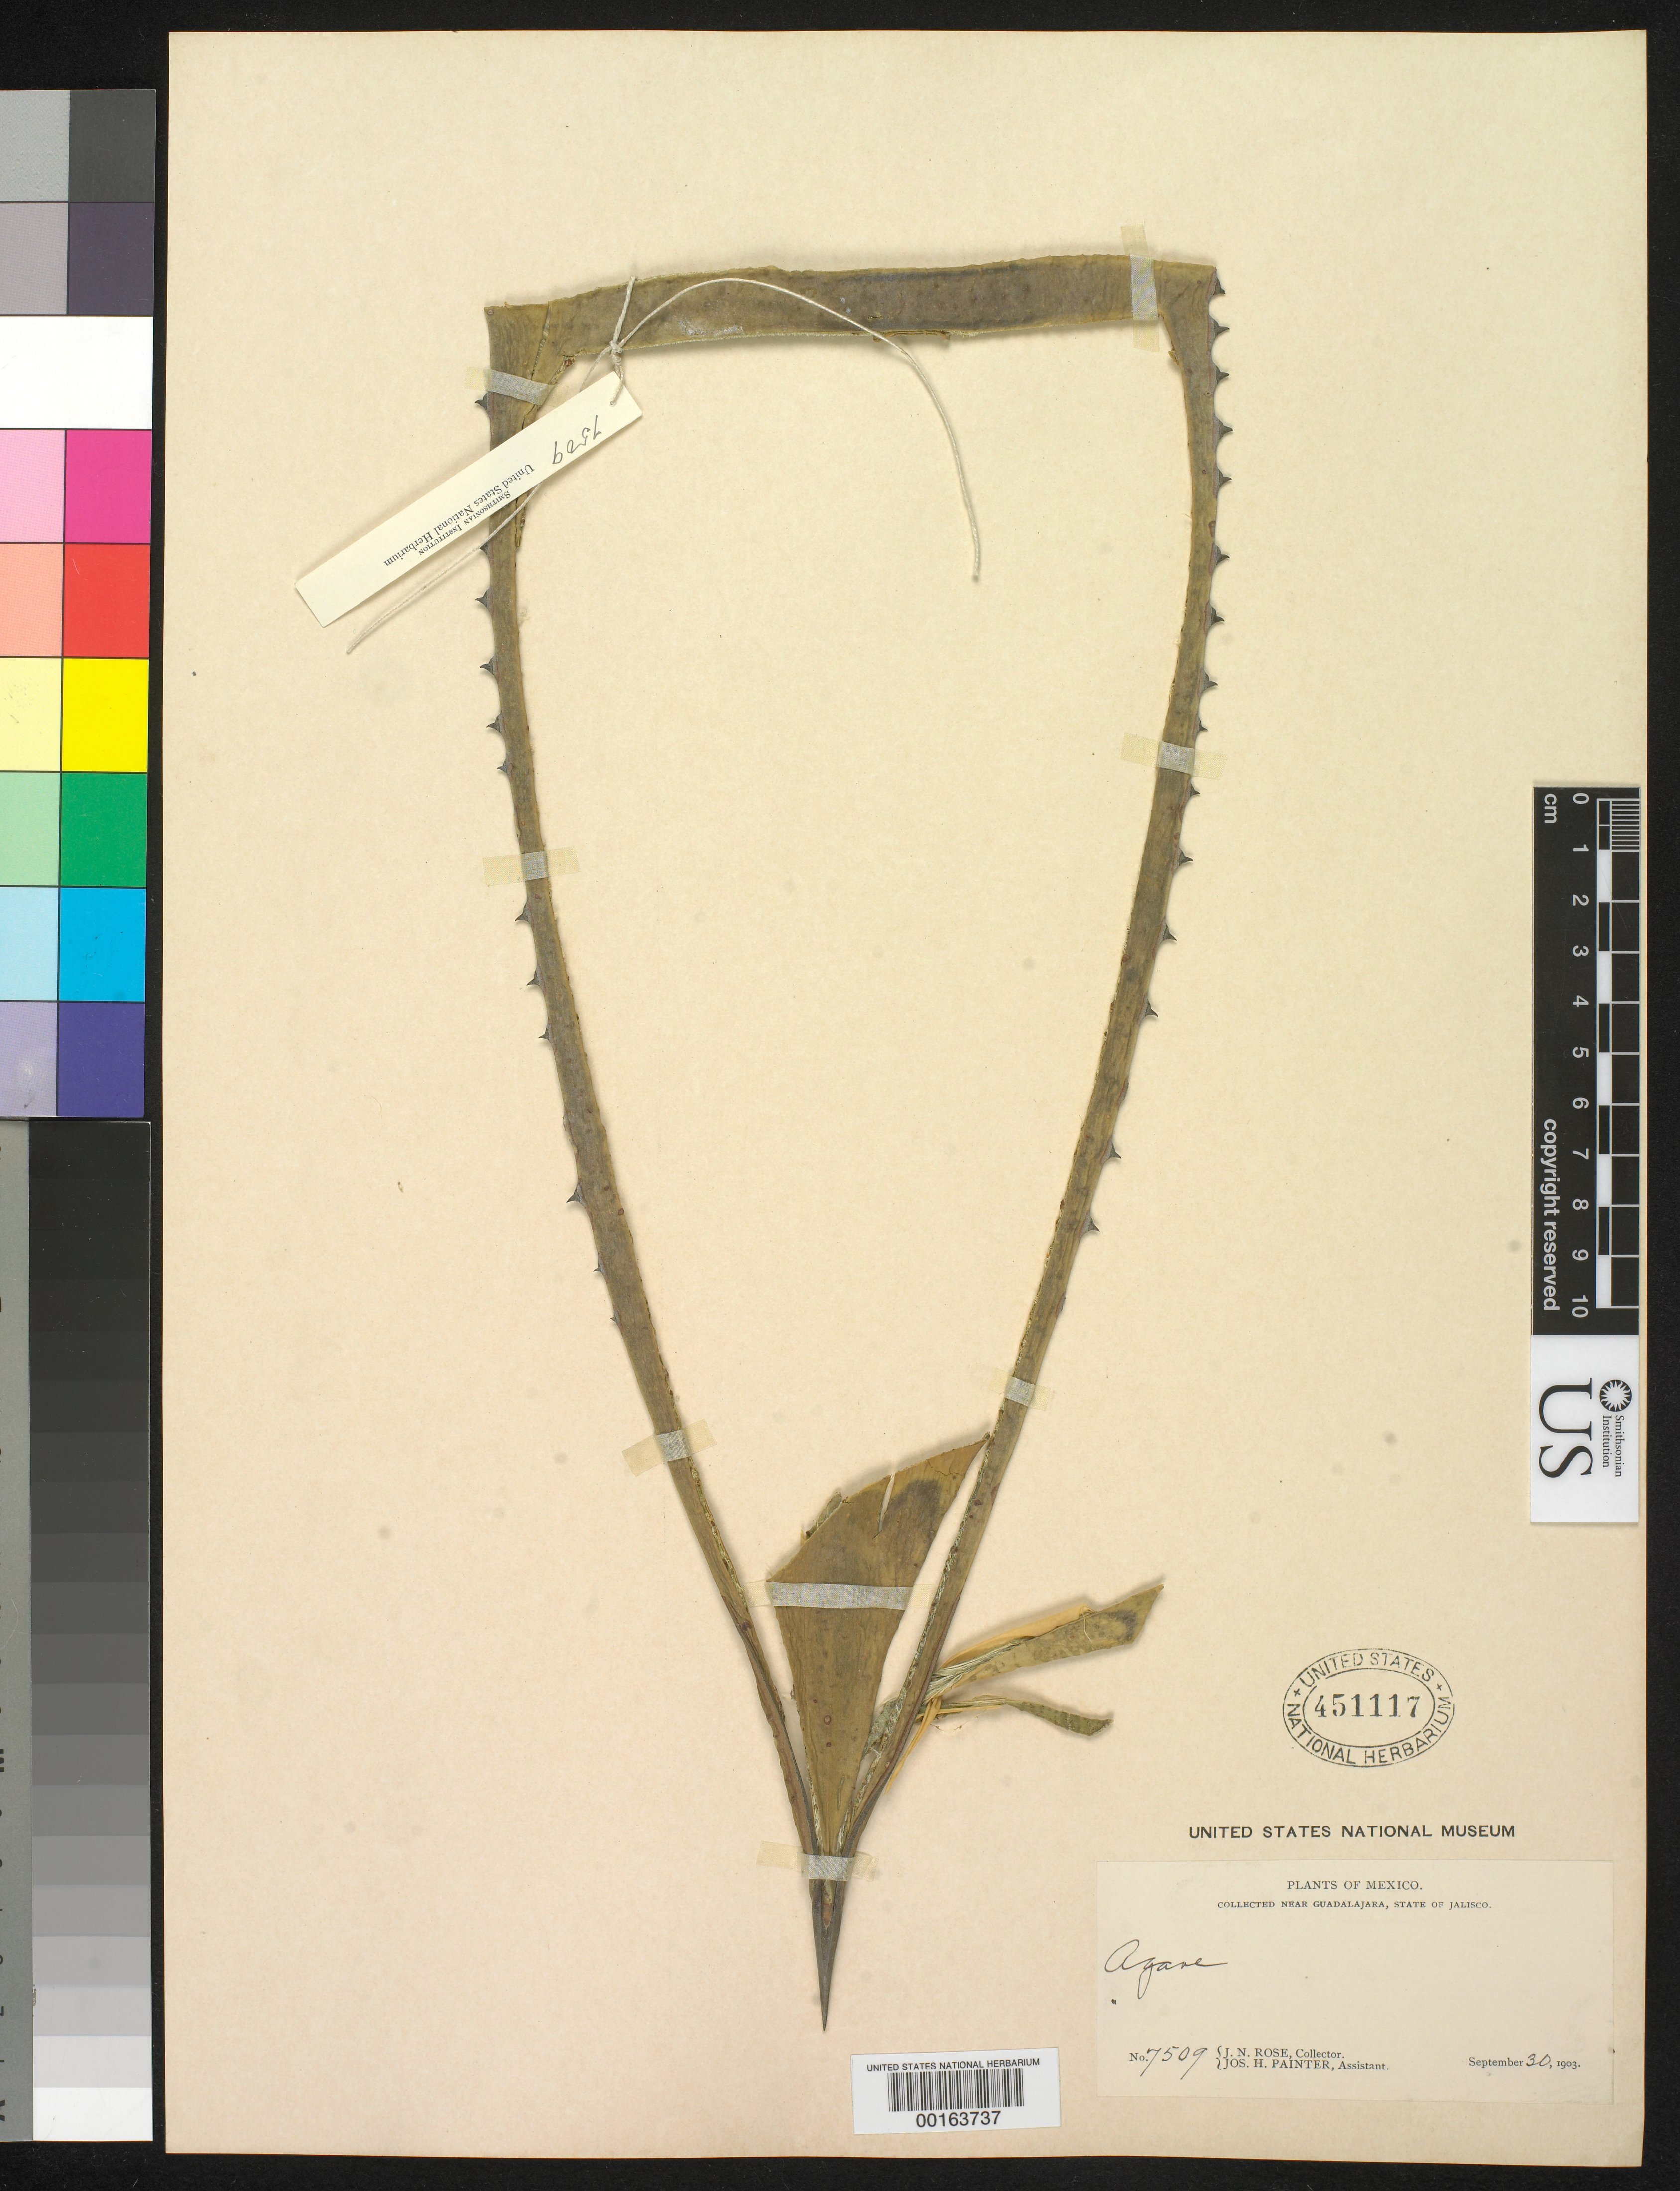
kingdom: Plantae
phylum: Tracheophyta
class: Liliopsida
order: Asparagales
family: Asparagaceae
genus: Agave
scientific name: Agave sp.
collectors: J. N. Rose & J. H. Painter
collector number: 7509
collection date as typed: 30 Sep 1903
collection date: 1903-09-30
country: Mexico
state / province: Jalisco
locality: Near Guadalajara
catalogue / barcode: US 451117